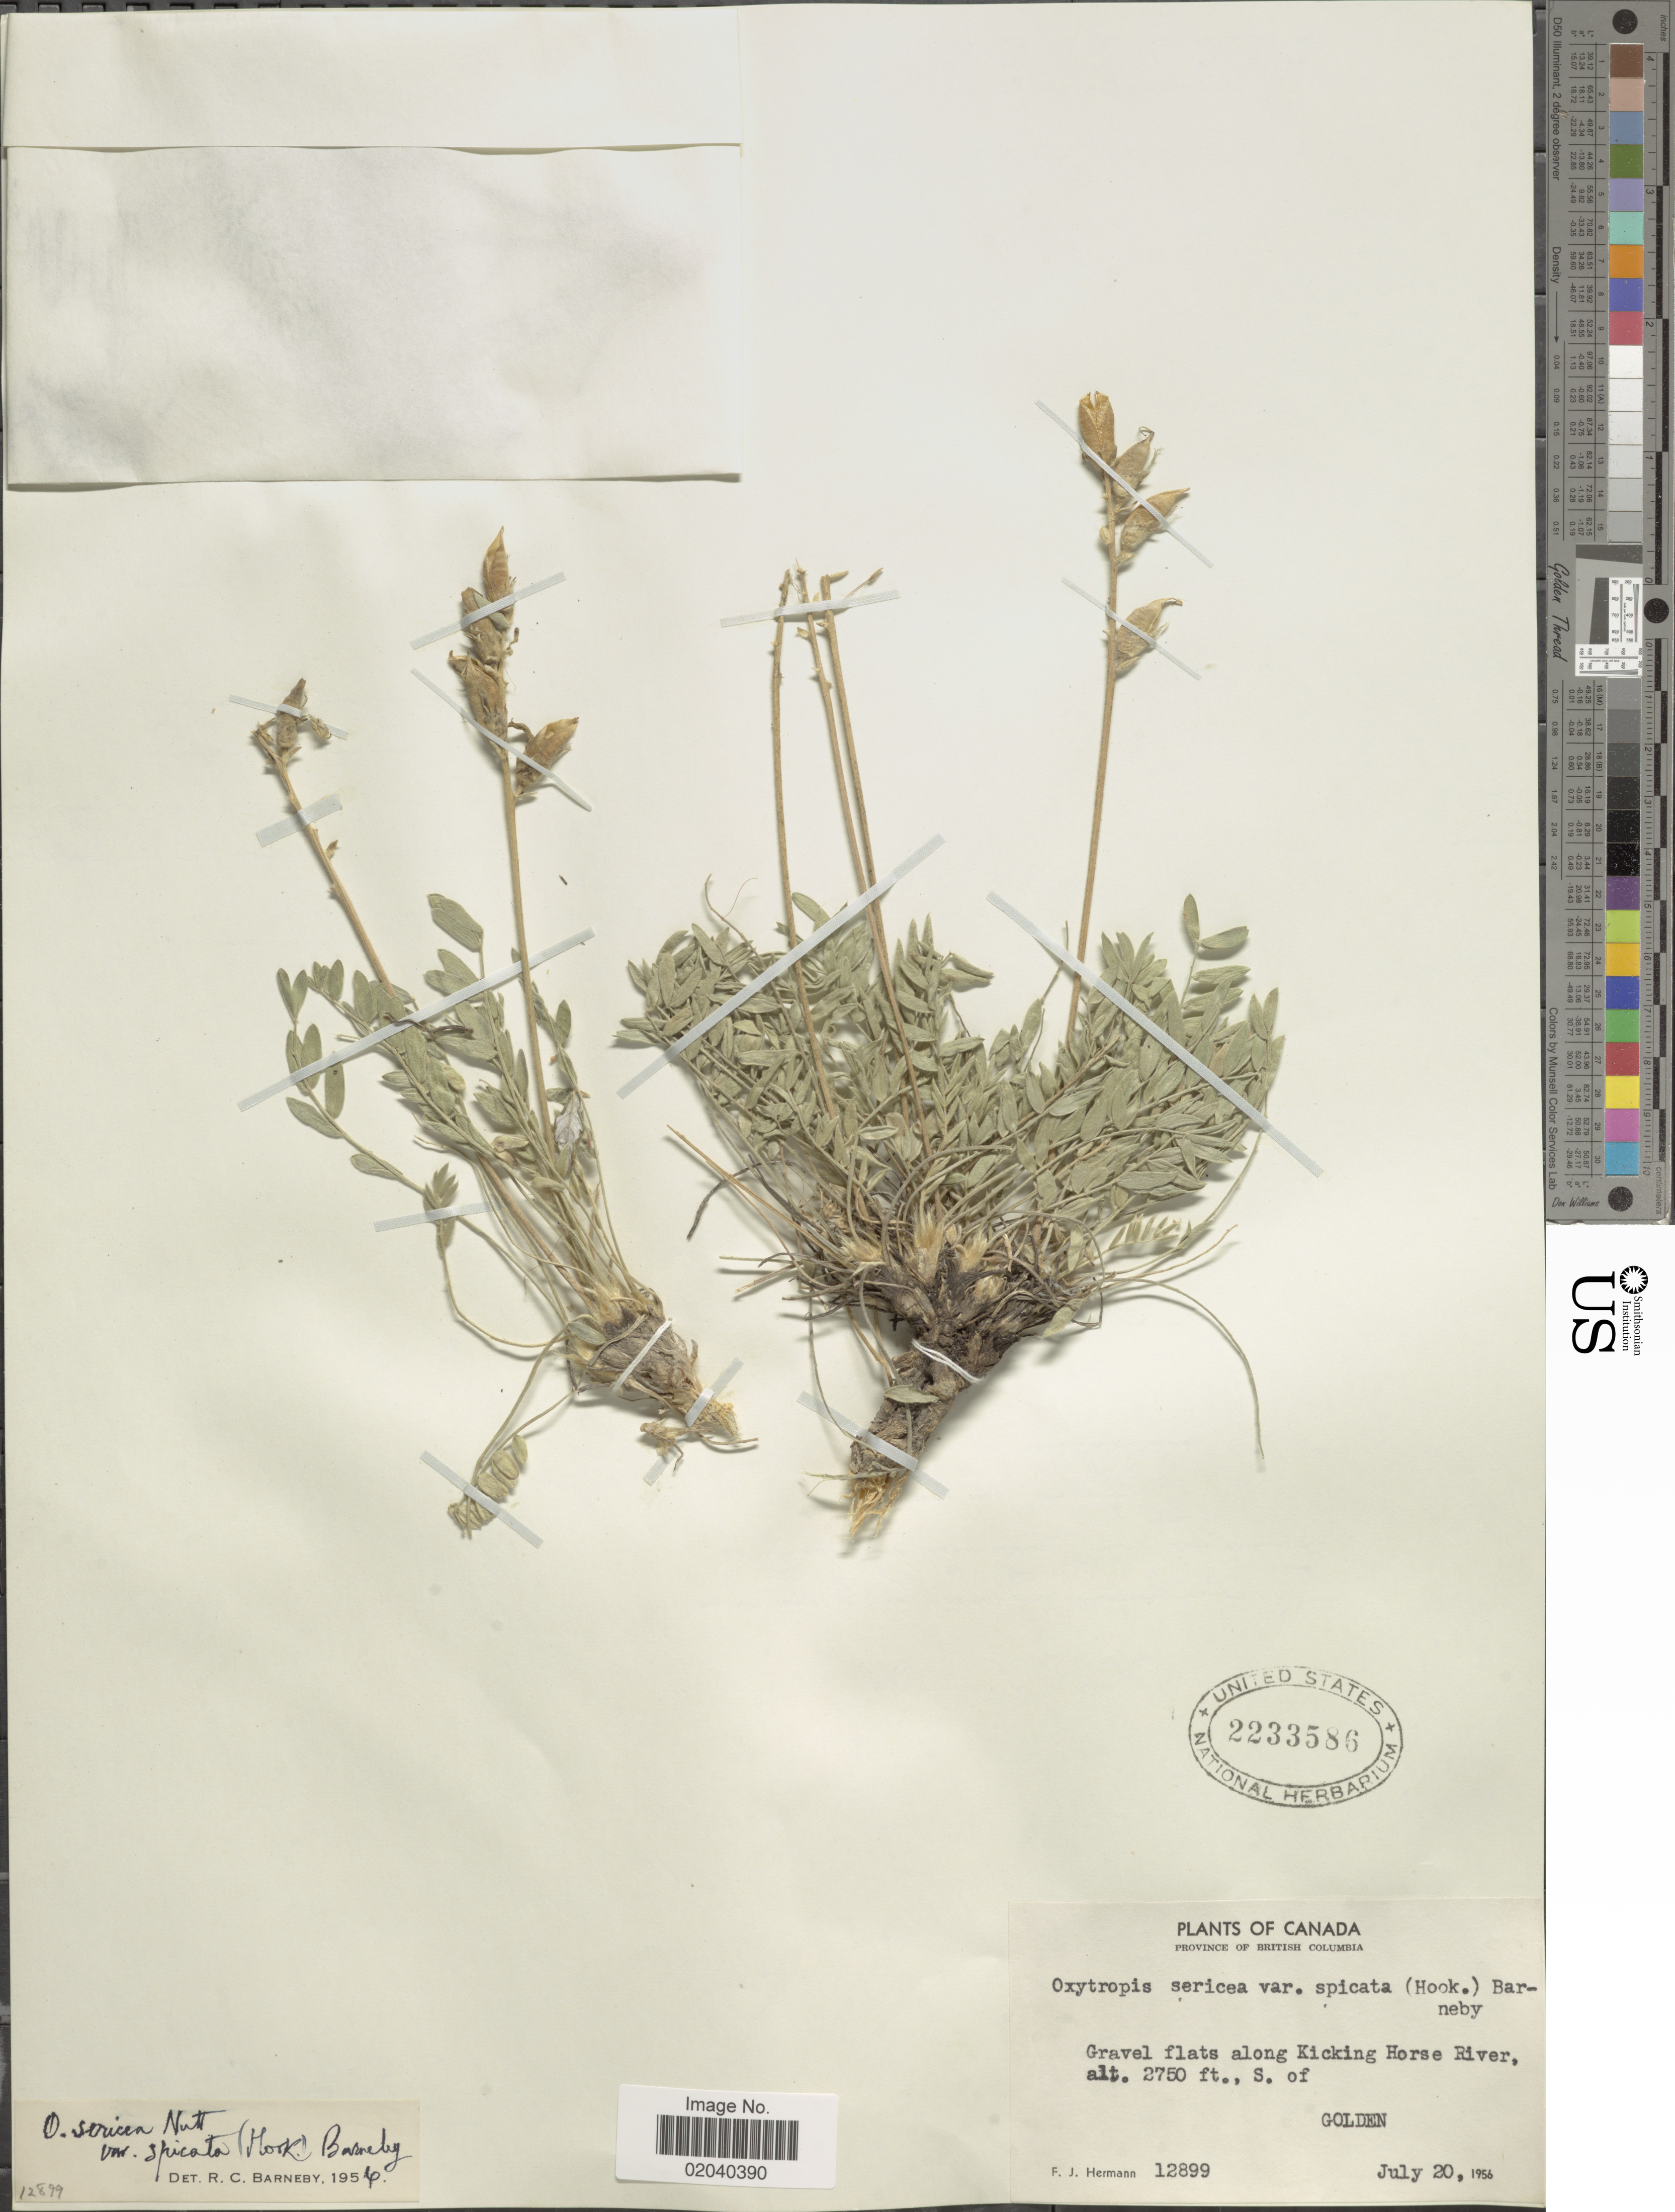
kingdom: Plantae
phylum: Tracheophyta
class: Magnoliopsida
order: Fabales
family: Fabaceae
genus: Oxytropis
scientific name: Oxytropis sericea var. spicata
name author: (Hook.) Barneby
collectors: F. J. Hermann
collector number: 12899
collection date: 1956-07-20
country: Canada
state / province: British Columbia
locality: Gravel flats along Kicking Horse River, S. of Golden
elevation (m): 838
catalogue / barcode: US 2233586